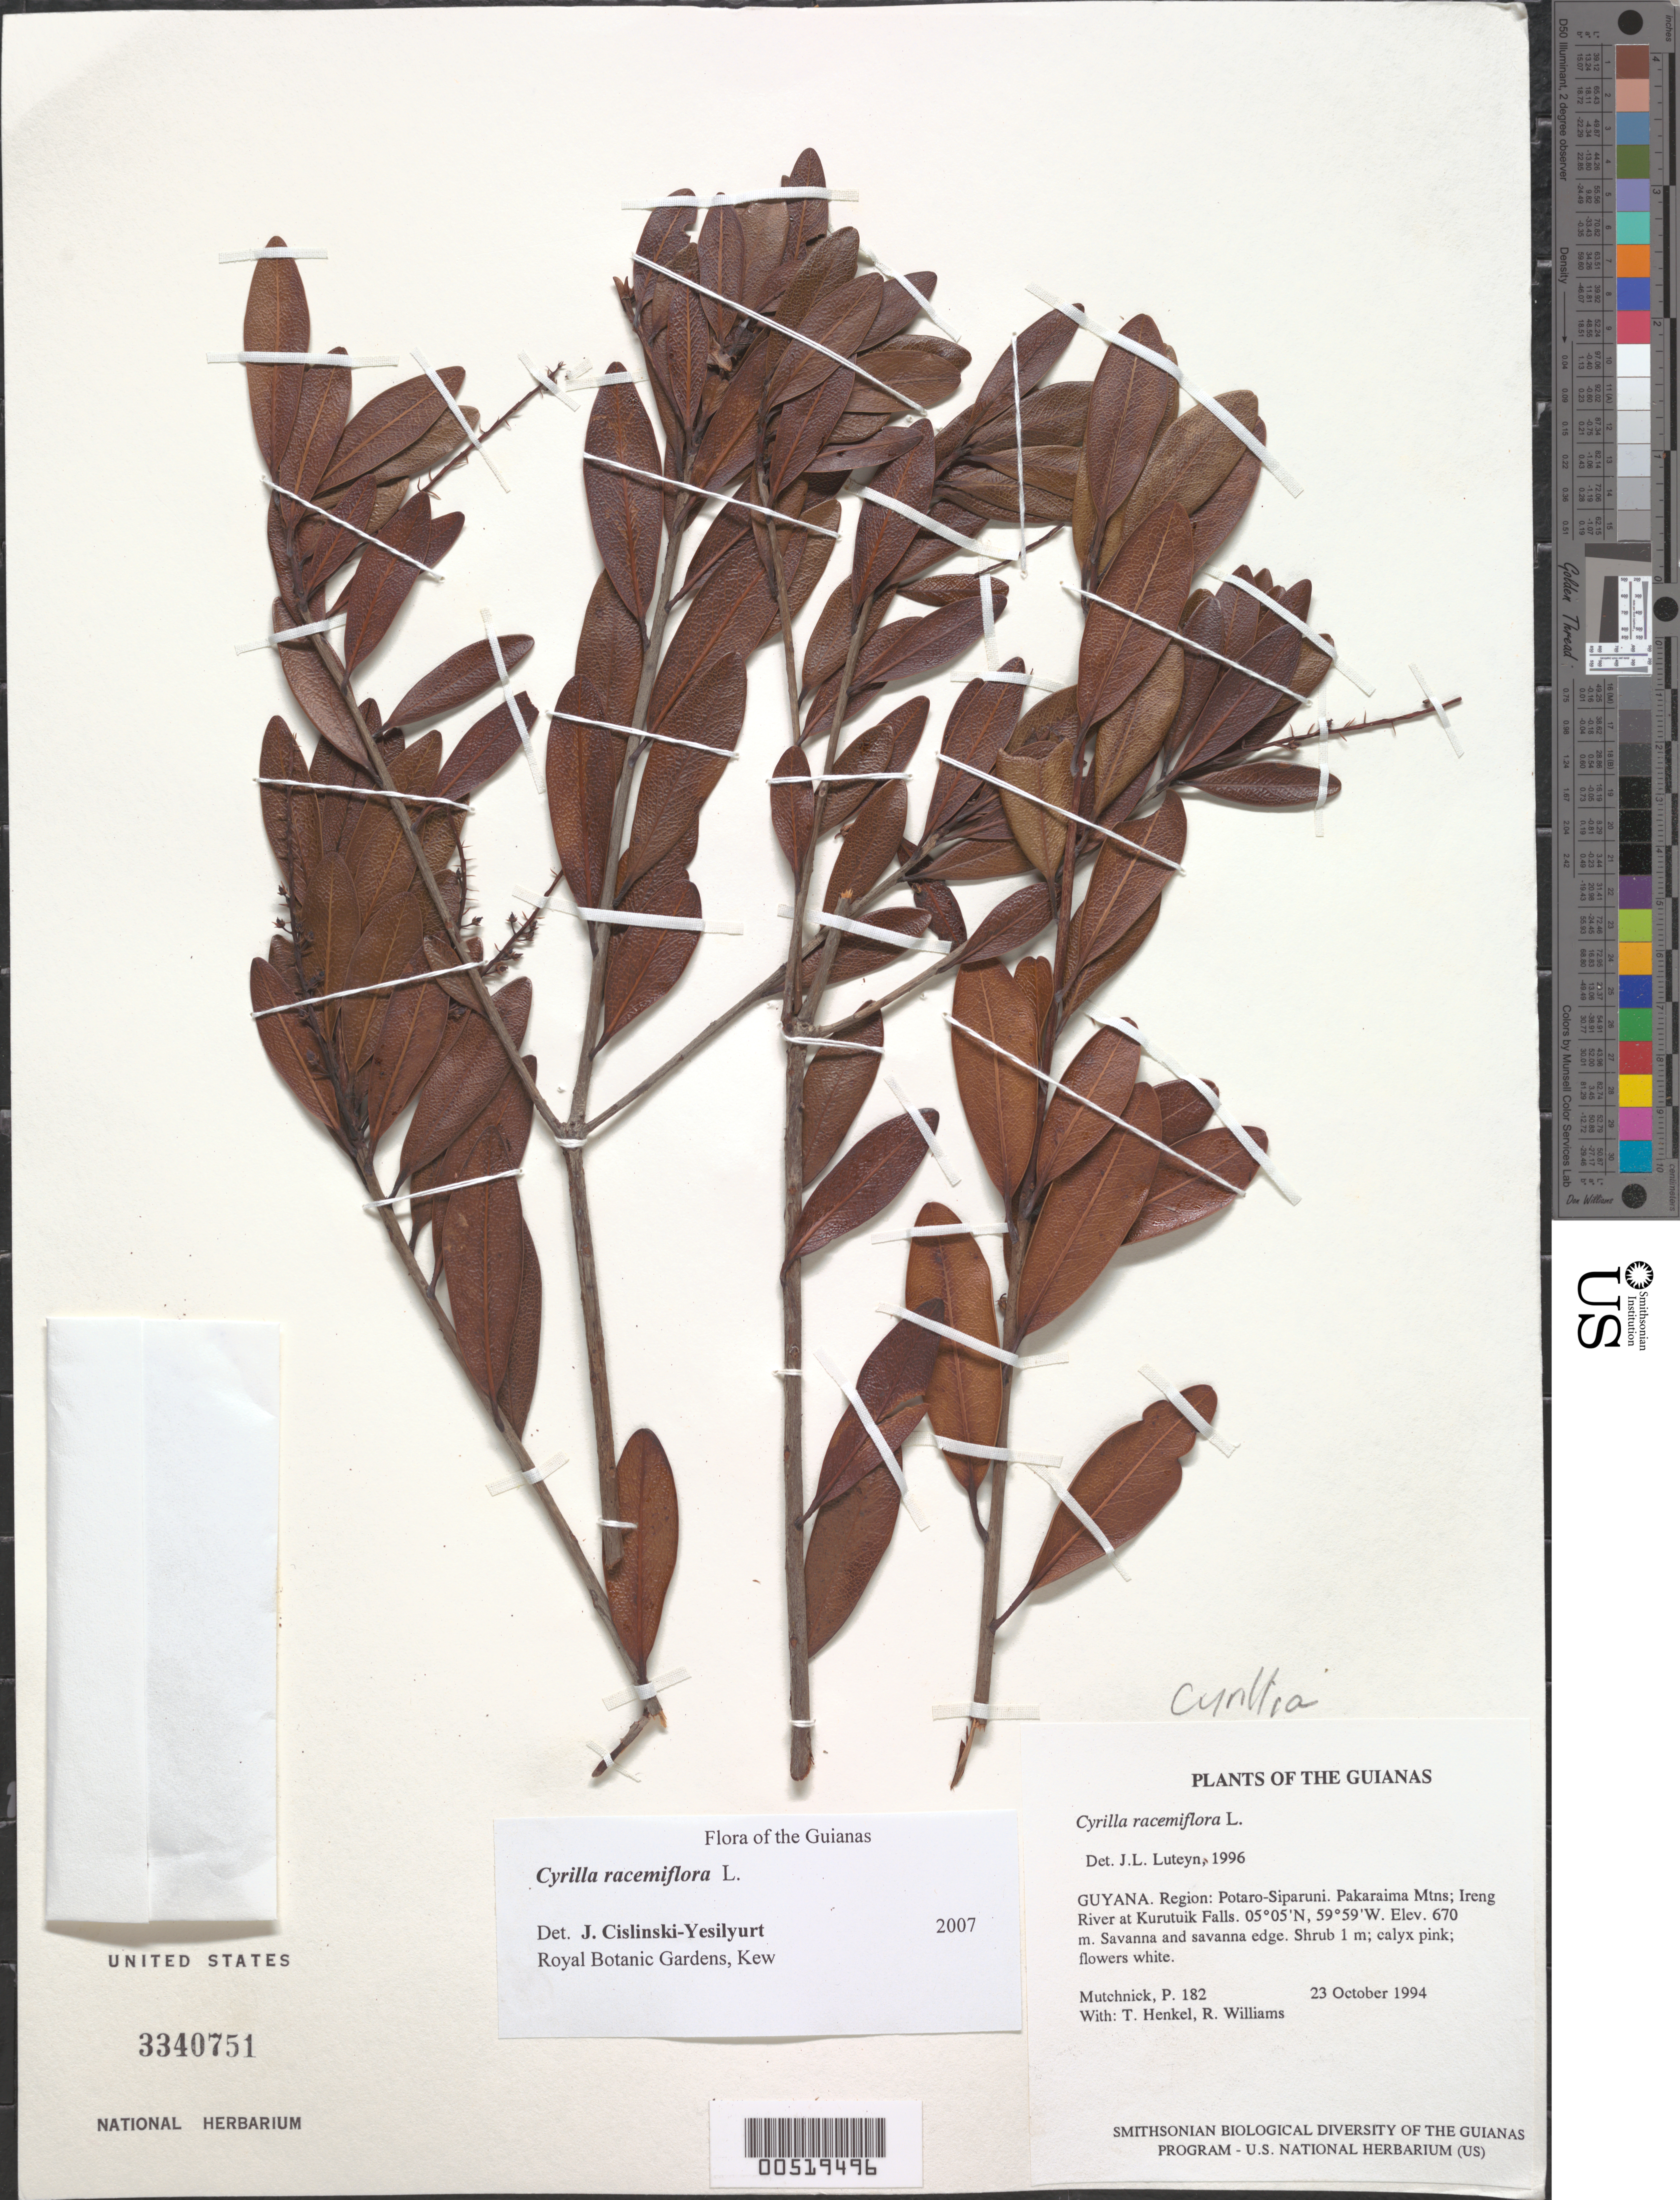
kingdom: Plantae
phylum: Tracheophyta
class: Magnoliopsida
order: Ericales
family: Cyrillaceae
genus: Cyrilla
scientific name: Cyrilla racemiflora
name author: L.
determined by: Yesilyurt, J. C.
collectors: P. Mutchnick, T. Henkel & R. Williams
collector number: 182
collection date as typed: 23 October 1994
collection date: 1994-10-23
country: Guyana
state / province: Potaro-Siparuni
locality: Pakaraima Mtns; Ireng River at Kurutuik Falls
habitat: Savanna and savanna edge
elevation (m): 670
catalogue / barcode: US 3340751